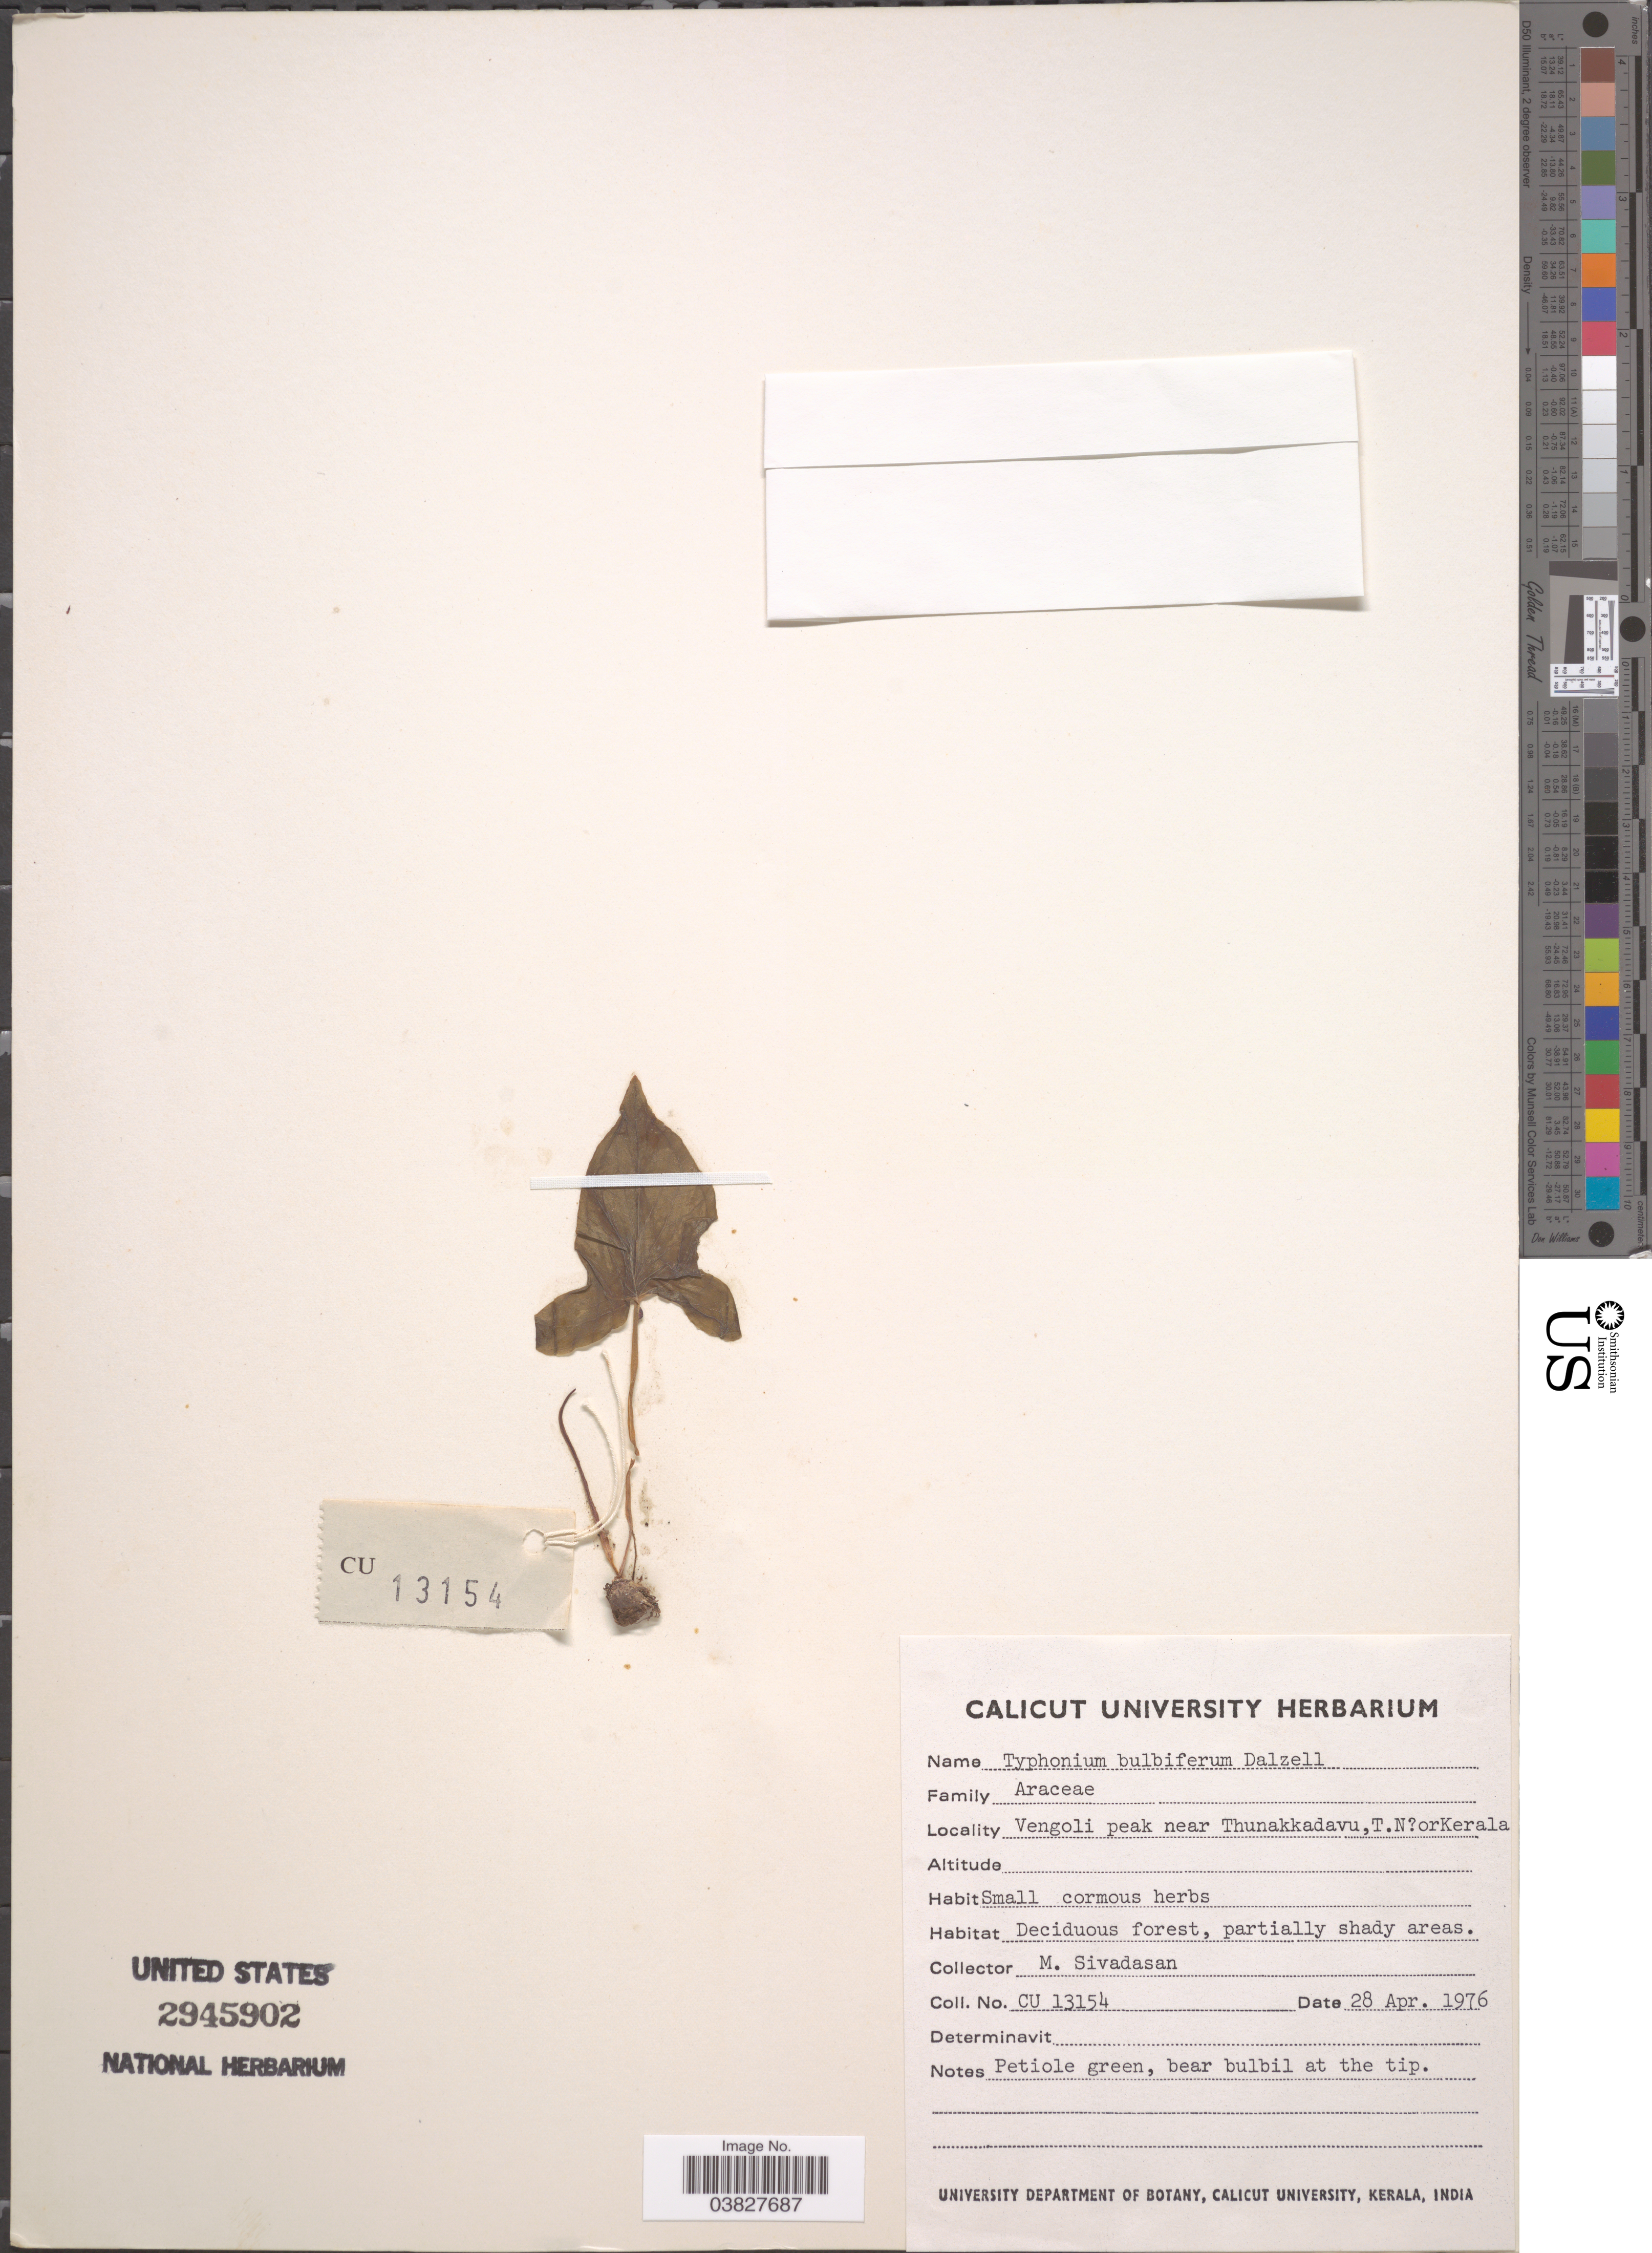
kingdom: Plantae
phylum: Tracheophyta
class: Liliopsida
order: Alismatales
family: Araceae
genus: Typhonium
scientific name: Typhonium bulbiferum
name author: Dalzell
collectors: M. Sivadasan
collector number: CU 13154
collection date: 1976-04-28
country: India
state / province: Kerala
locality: Vengoli peak near Thunakkadavu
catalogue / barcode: US 2945902